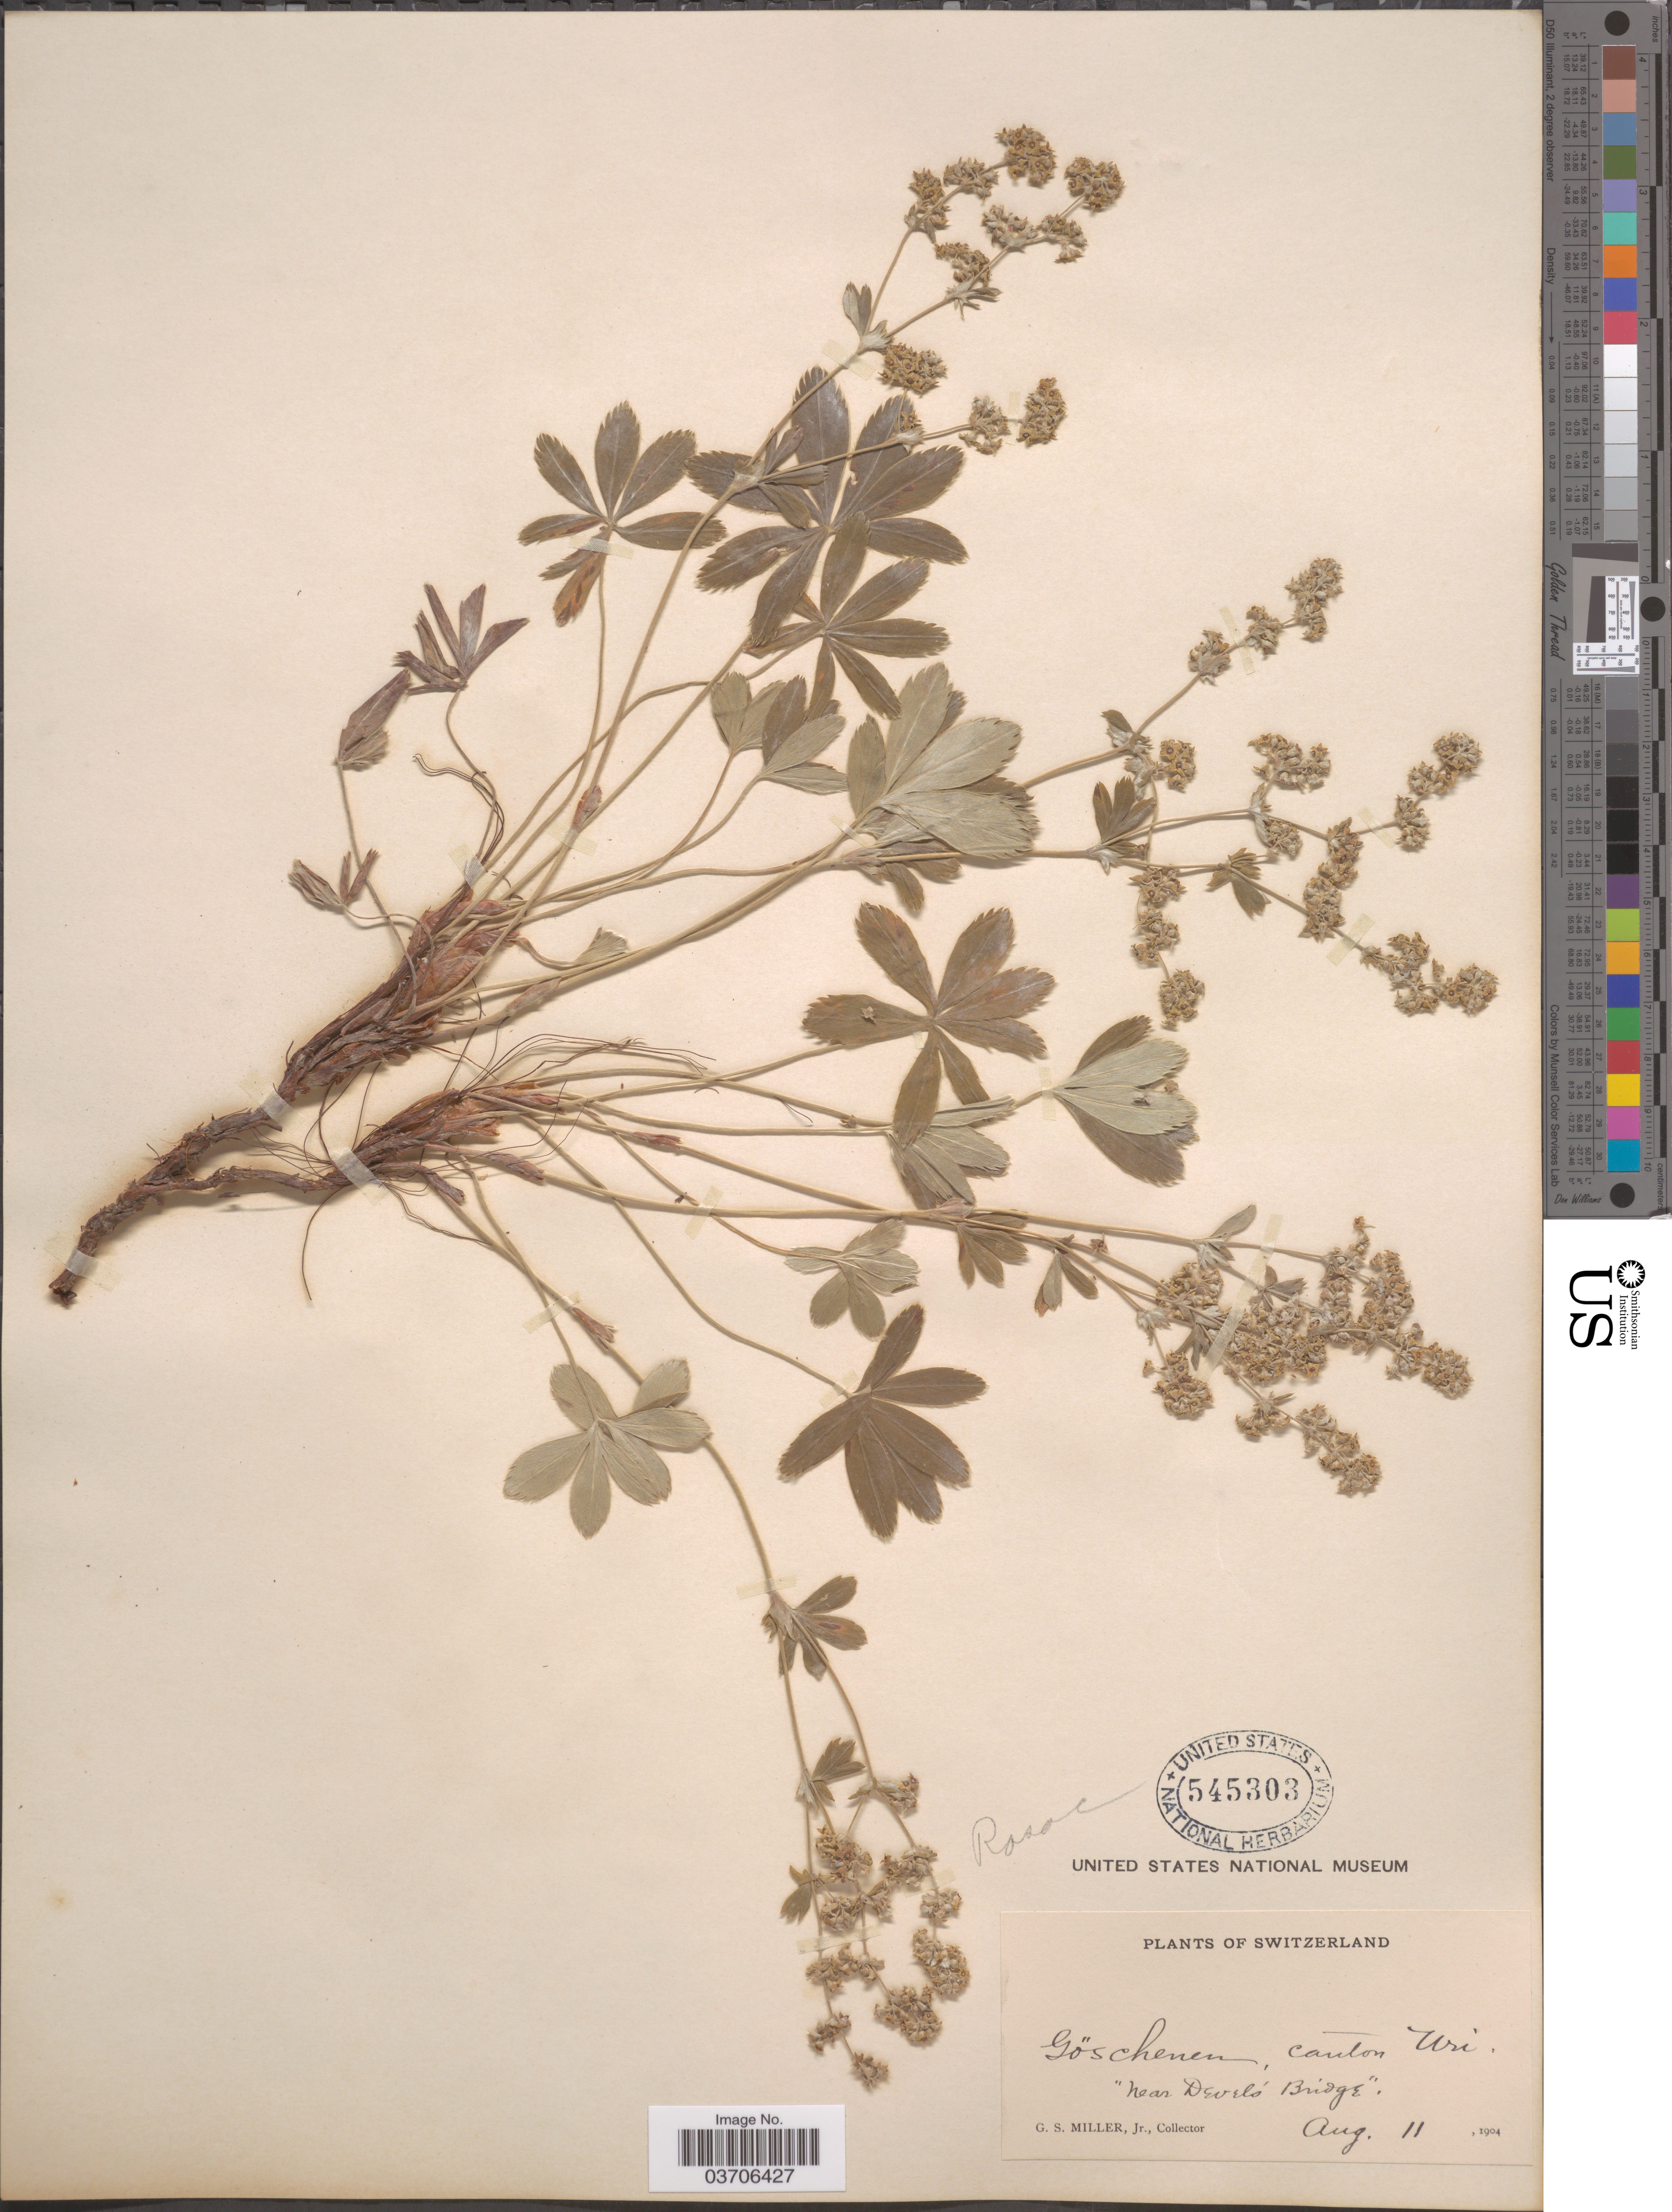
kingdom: Plantae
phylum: Tracheophyta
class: Magnoliopsida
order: Rosales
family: Rosaceae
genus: Alchemilla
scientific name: Alchemilla sp.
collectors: G. S. Miller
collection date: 1904-08-11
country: Switzerland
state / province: Uri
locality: Göschenen, canton Uri. "Near Devel's Bridge".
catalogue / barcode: US 545303